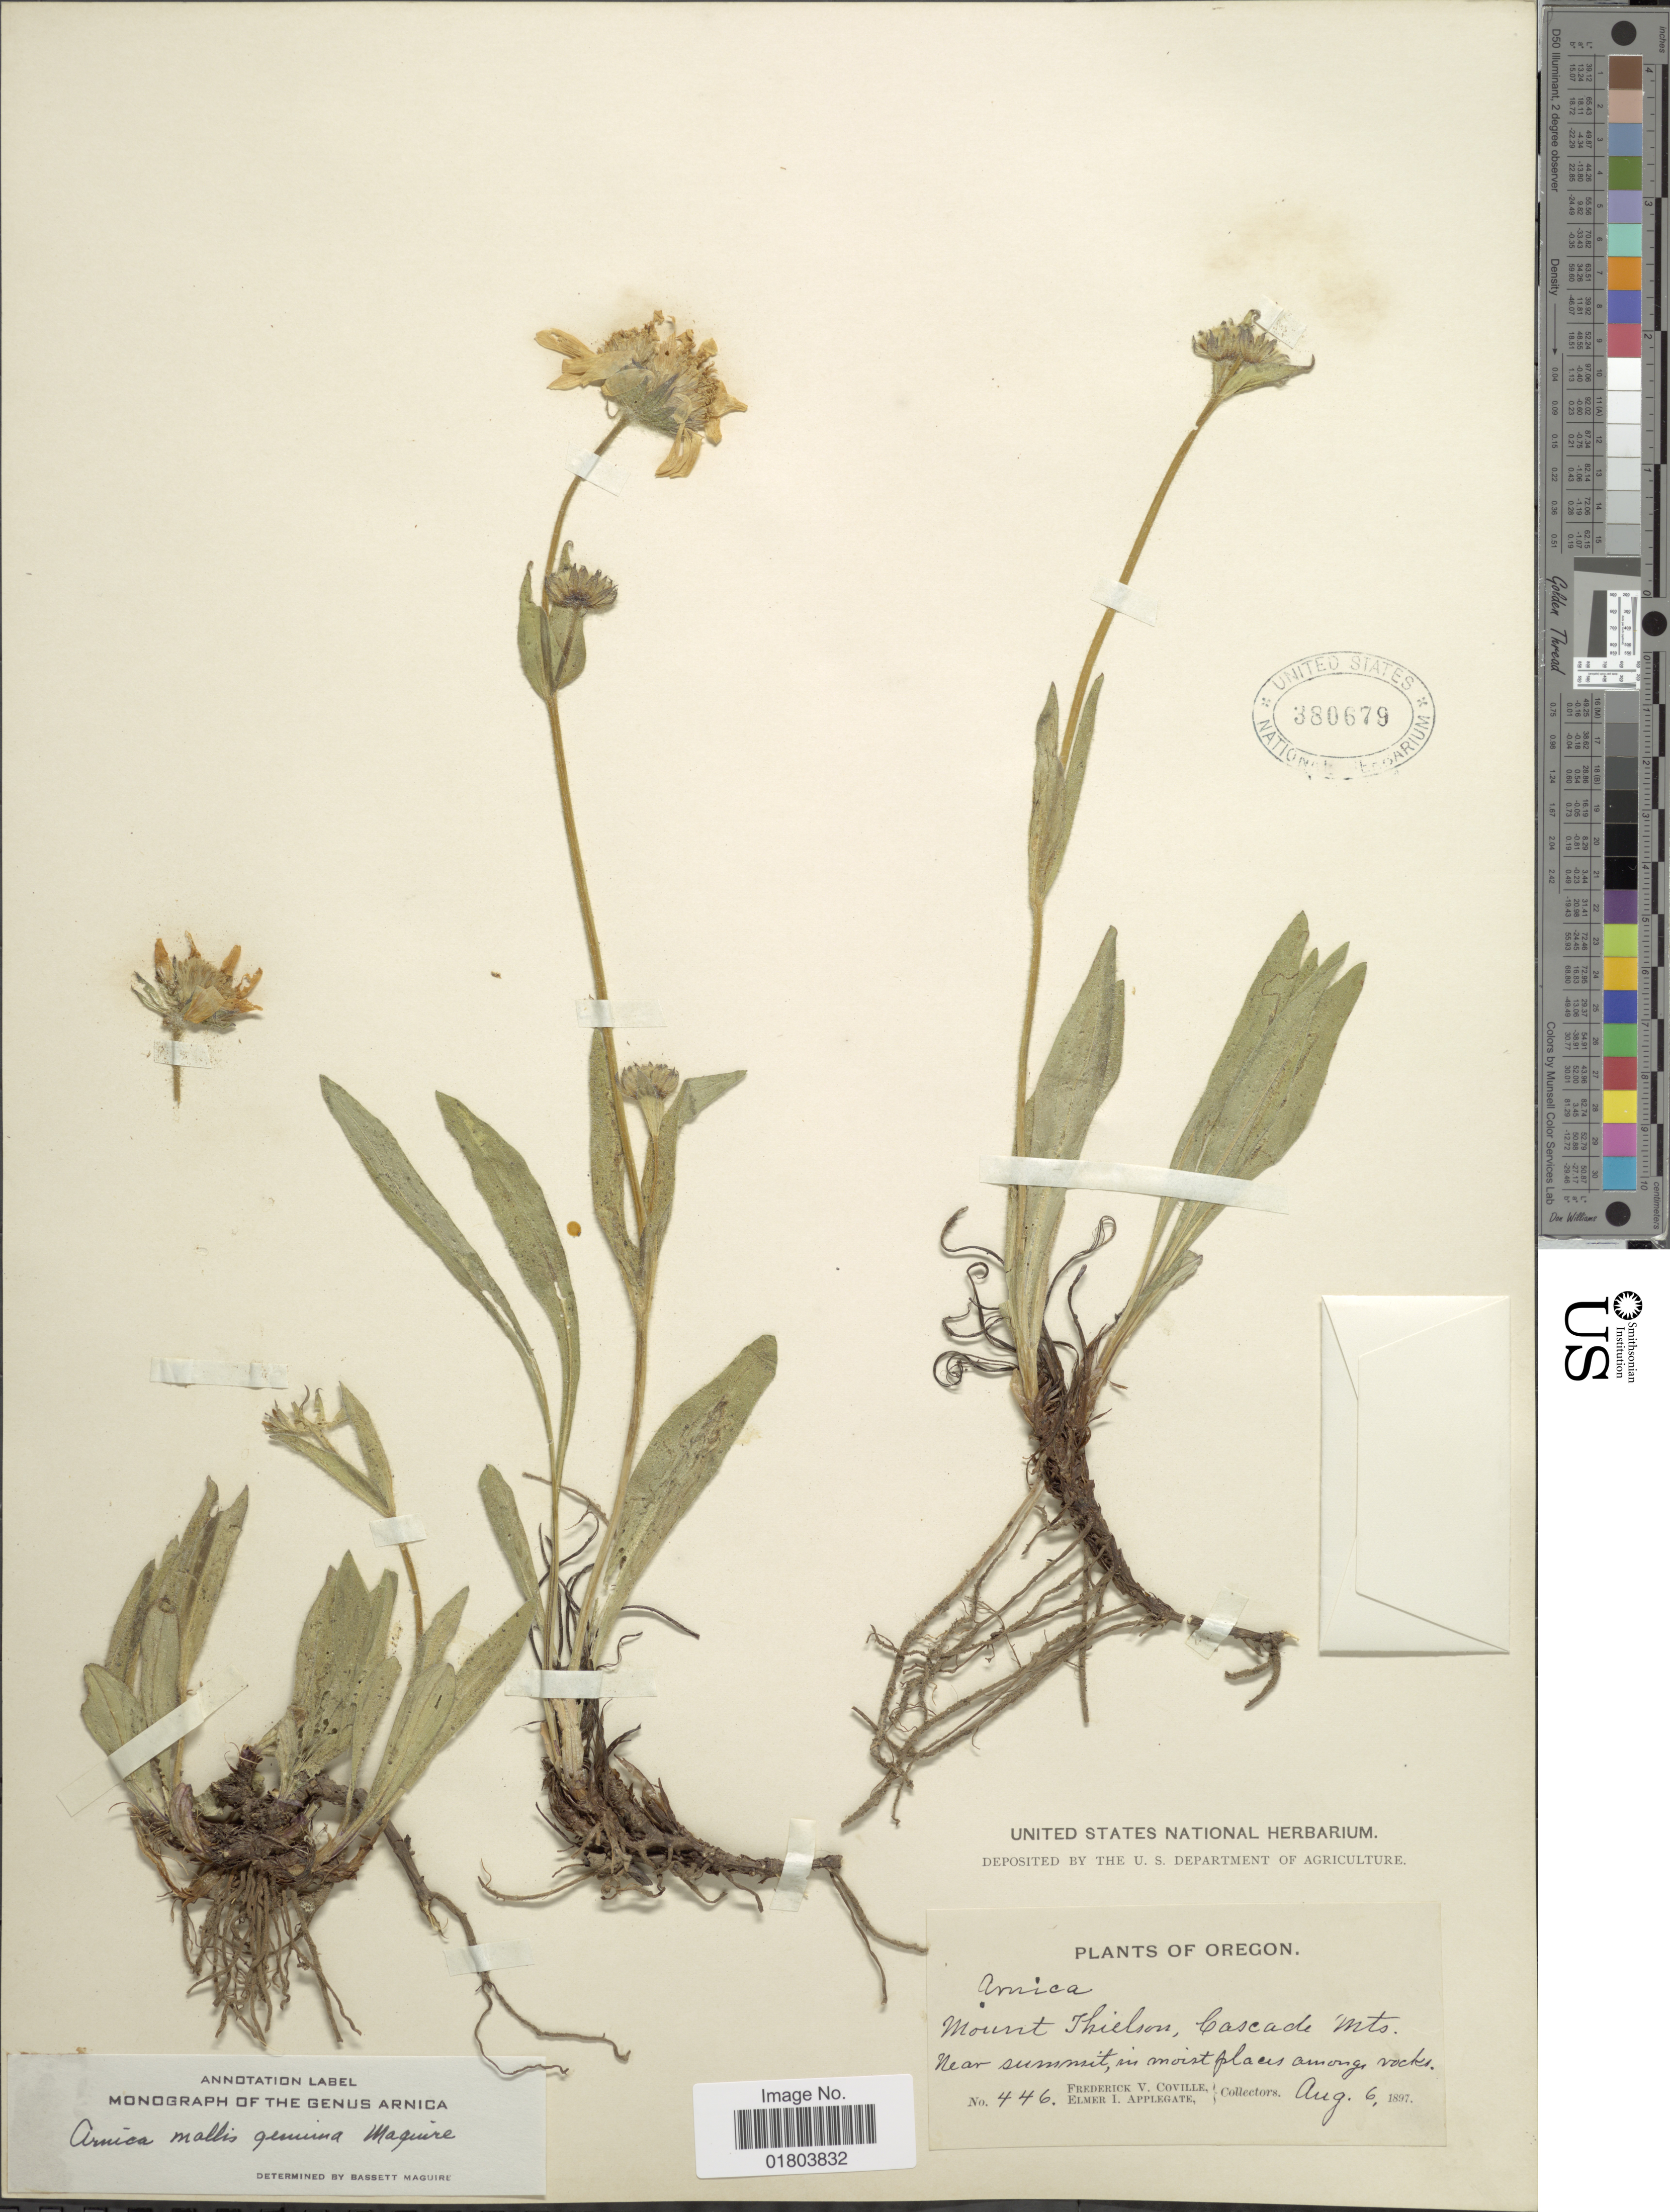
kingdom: Plantae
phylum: Tracheophyta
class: Magnoliopsida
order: Asterales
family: Asteraceae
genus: Arnica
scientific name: Arnica mollis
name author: Hook.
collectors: F. V. Coville & E. I. Applegate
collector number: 446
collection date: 1897-08-06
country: United States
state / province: Oregon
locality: Mount Thielson, Cascade Mts., near summit, in moist places among rocks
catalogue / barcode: US 380679